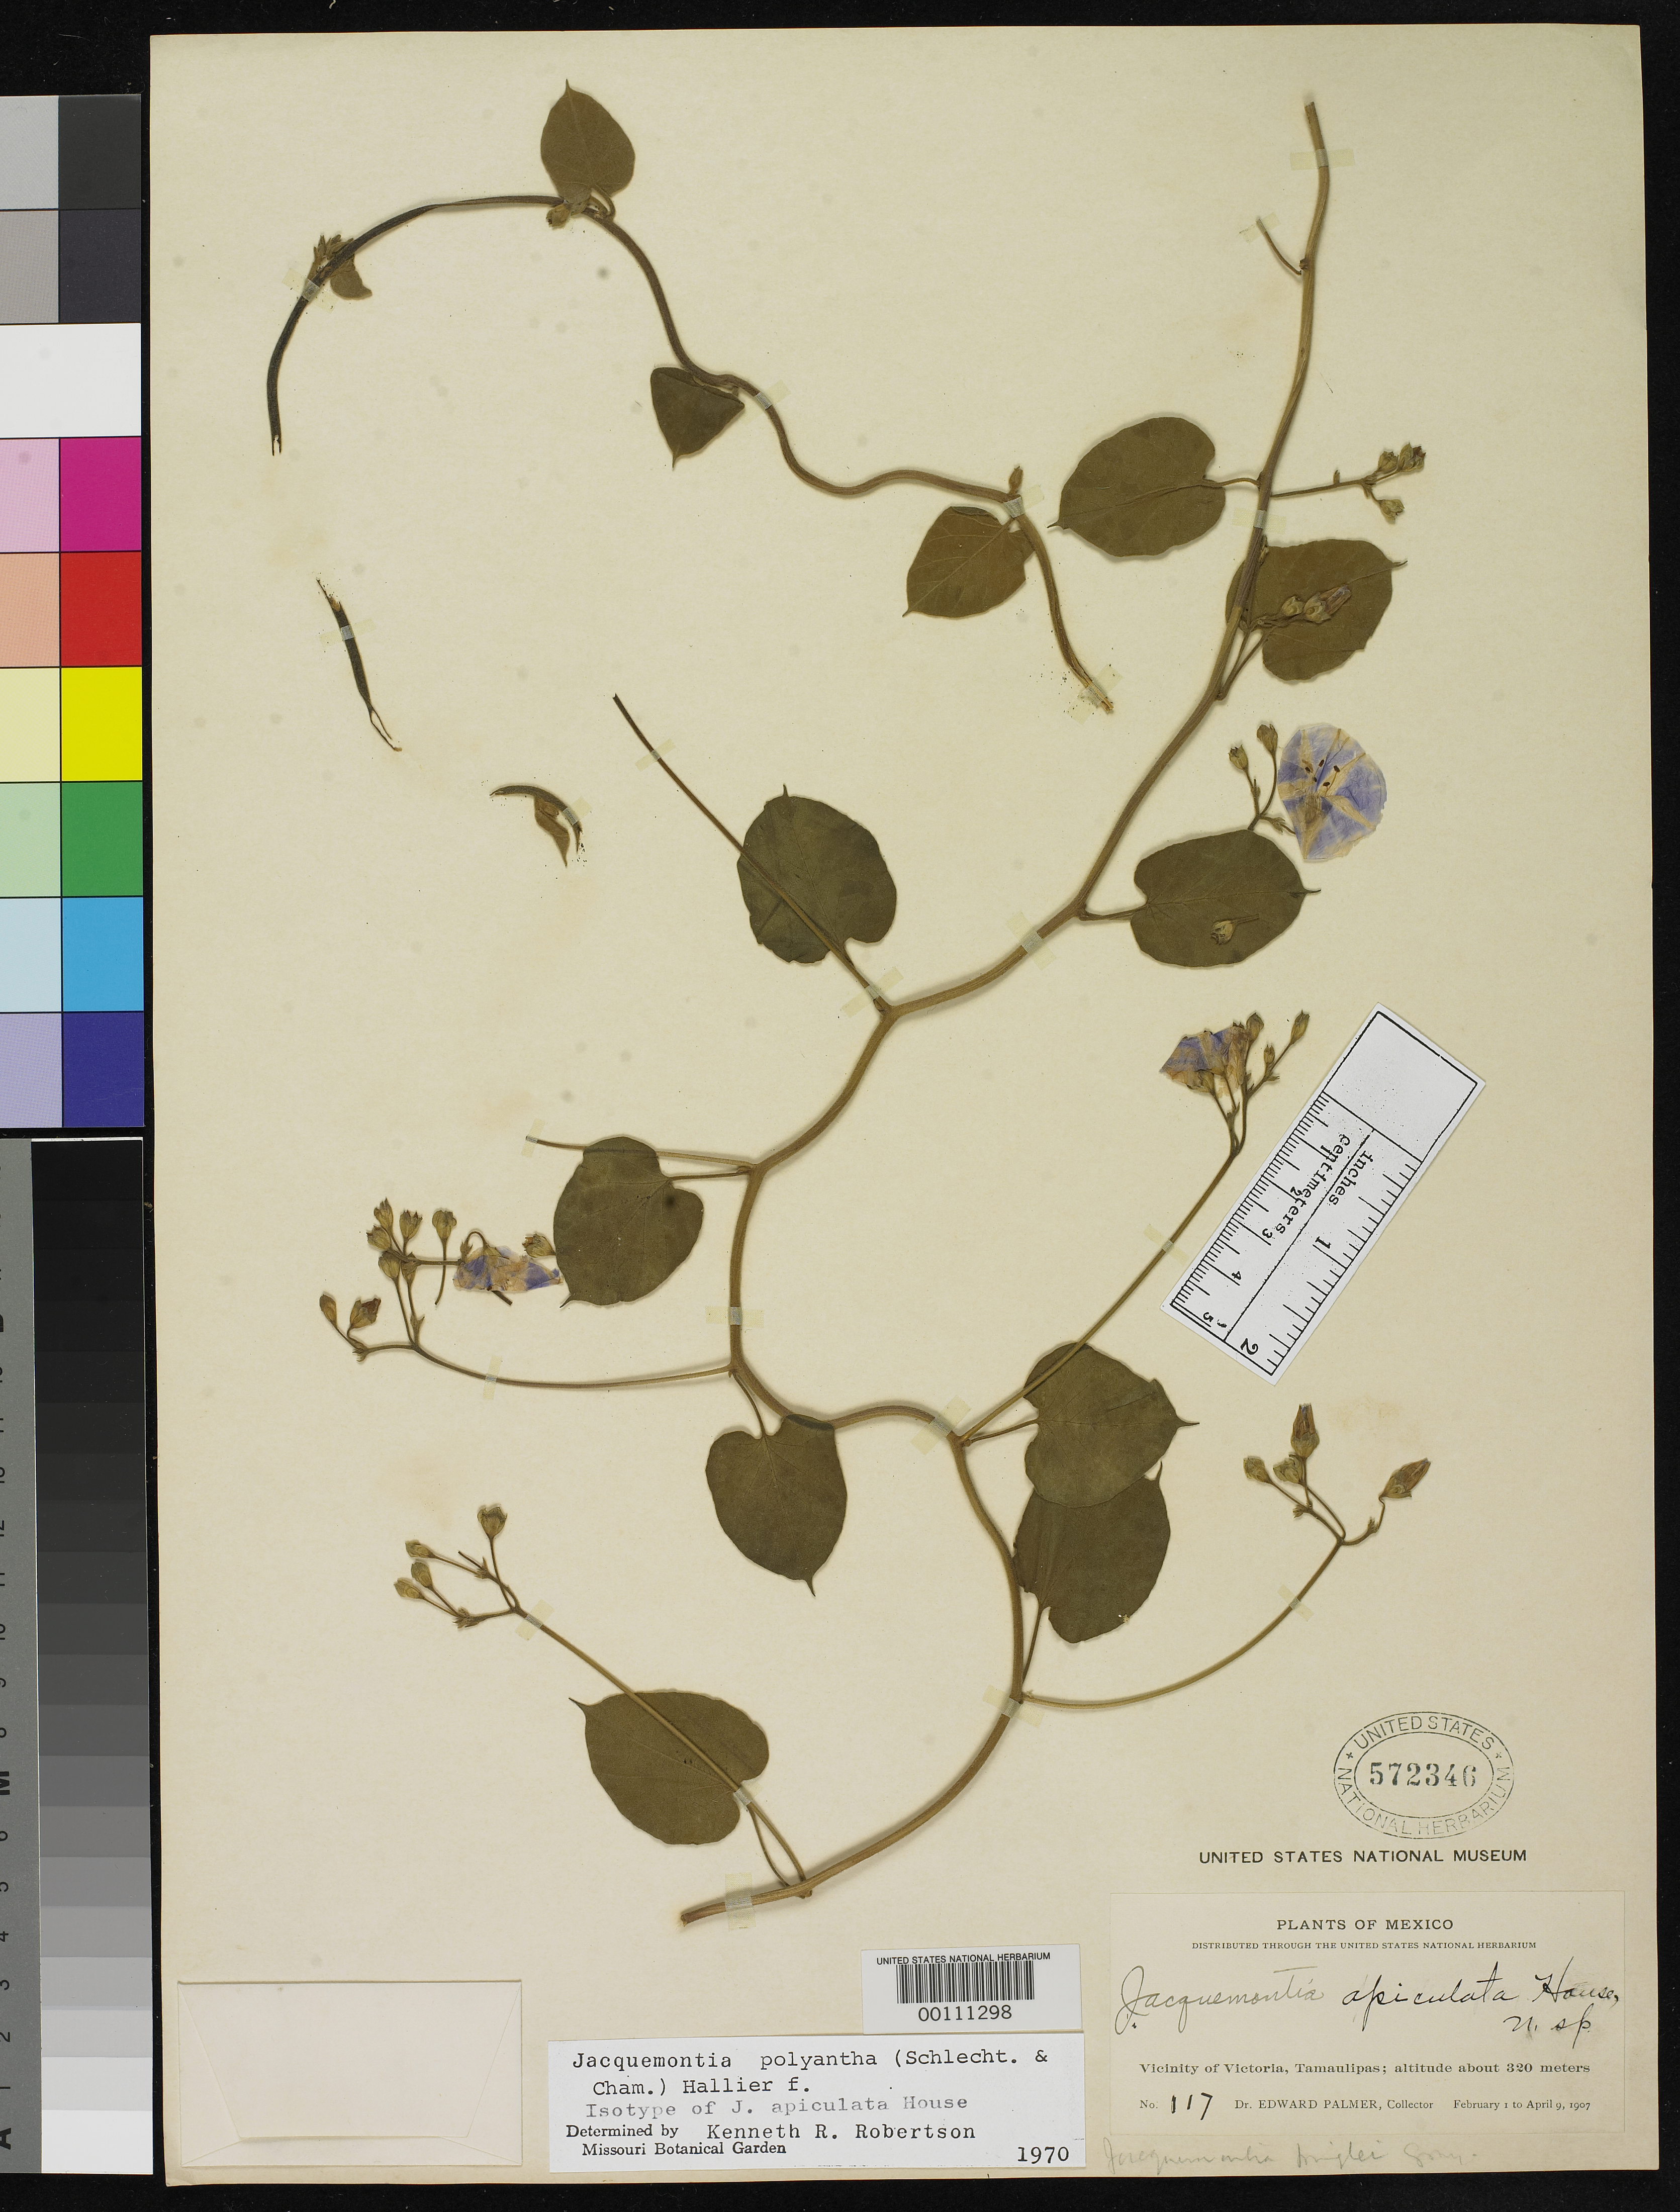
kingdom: Plantae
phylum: Tracheophyta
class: Magnoliopsida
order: Solanales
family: Convolvulaceae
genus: Jacquemontia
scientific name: Jacquemontia apiculata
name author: House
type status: Isotype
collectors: E. Palmer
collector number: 117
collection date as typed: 1907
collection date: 1907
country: Mexico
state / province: Tamaulipas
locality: Near Victoria.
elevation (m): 320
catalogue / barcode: US 572346